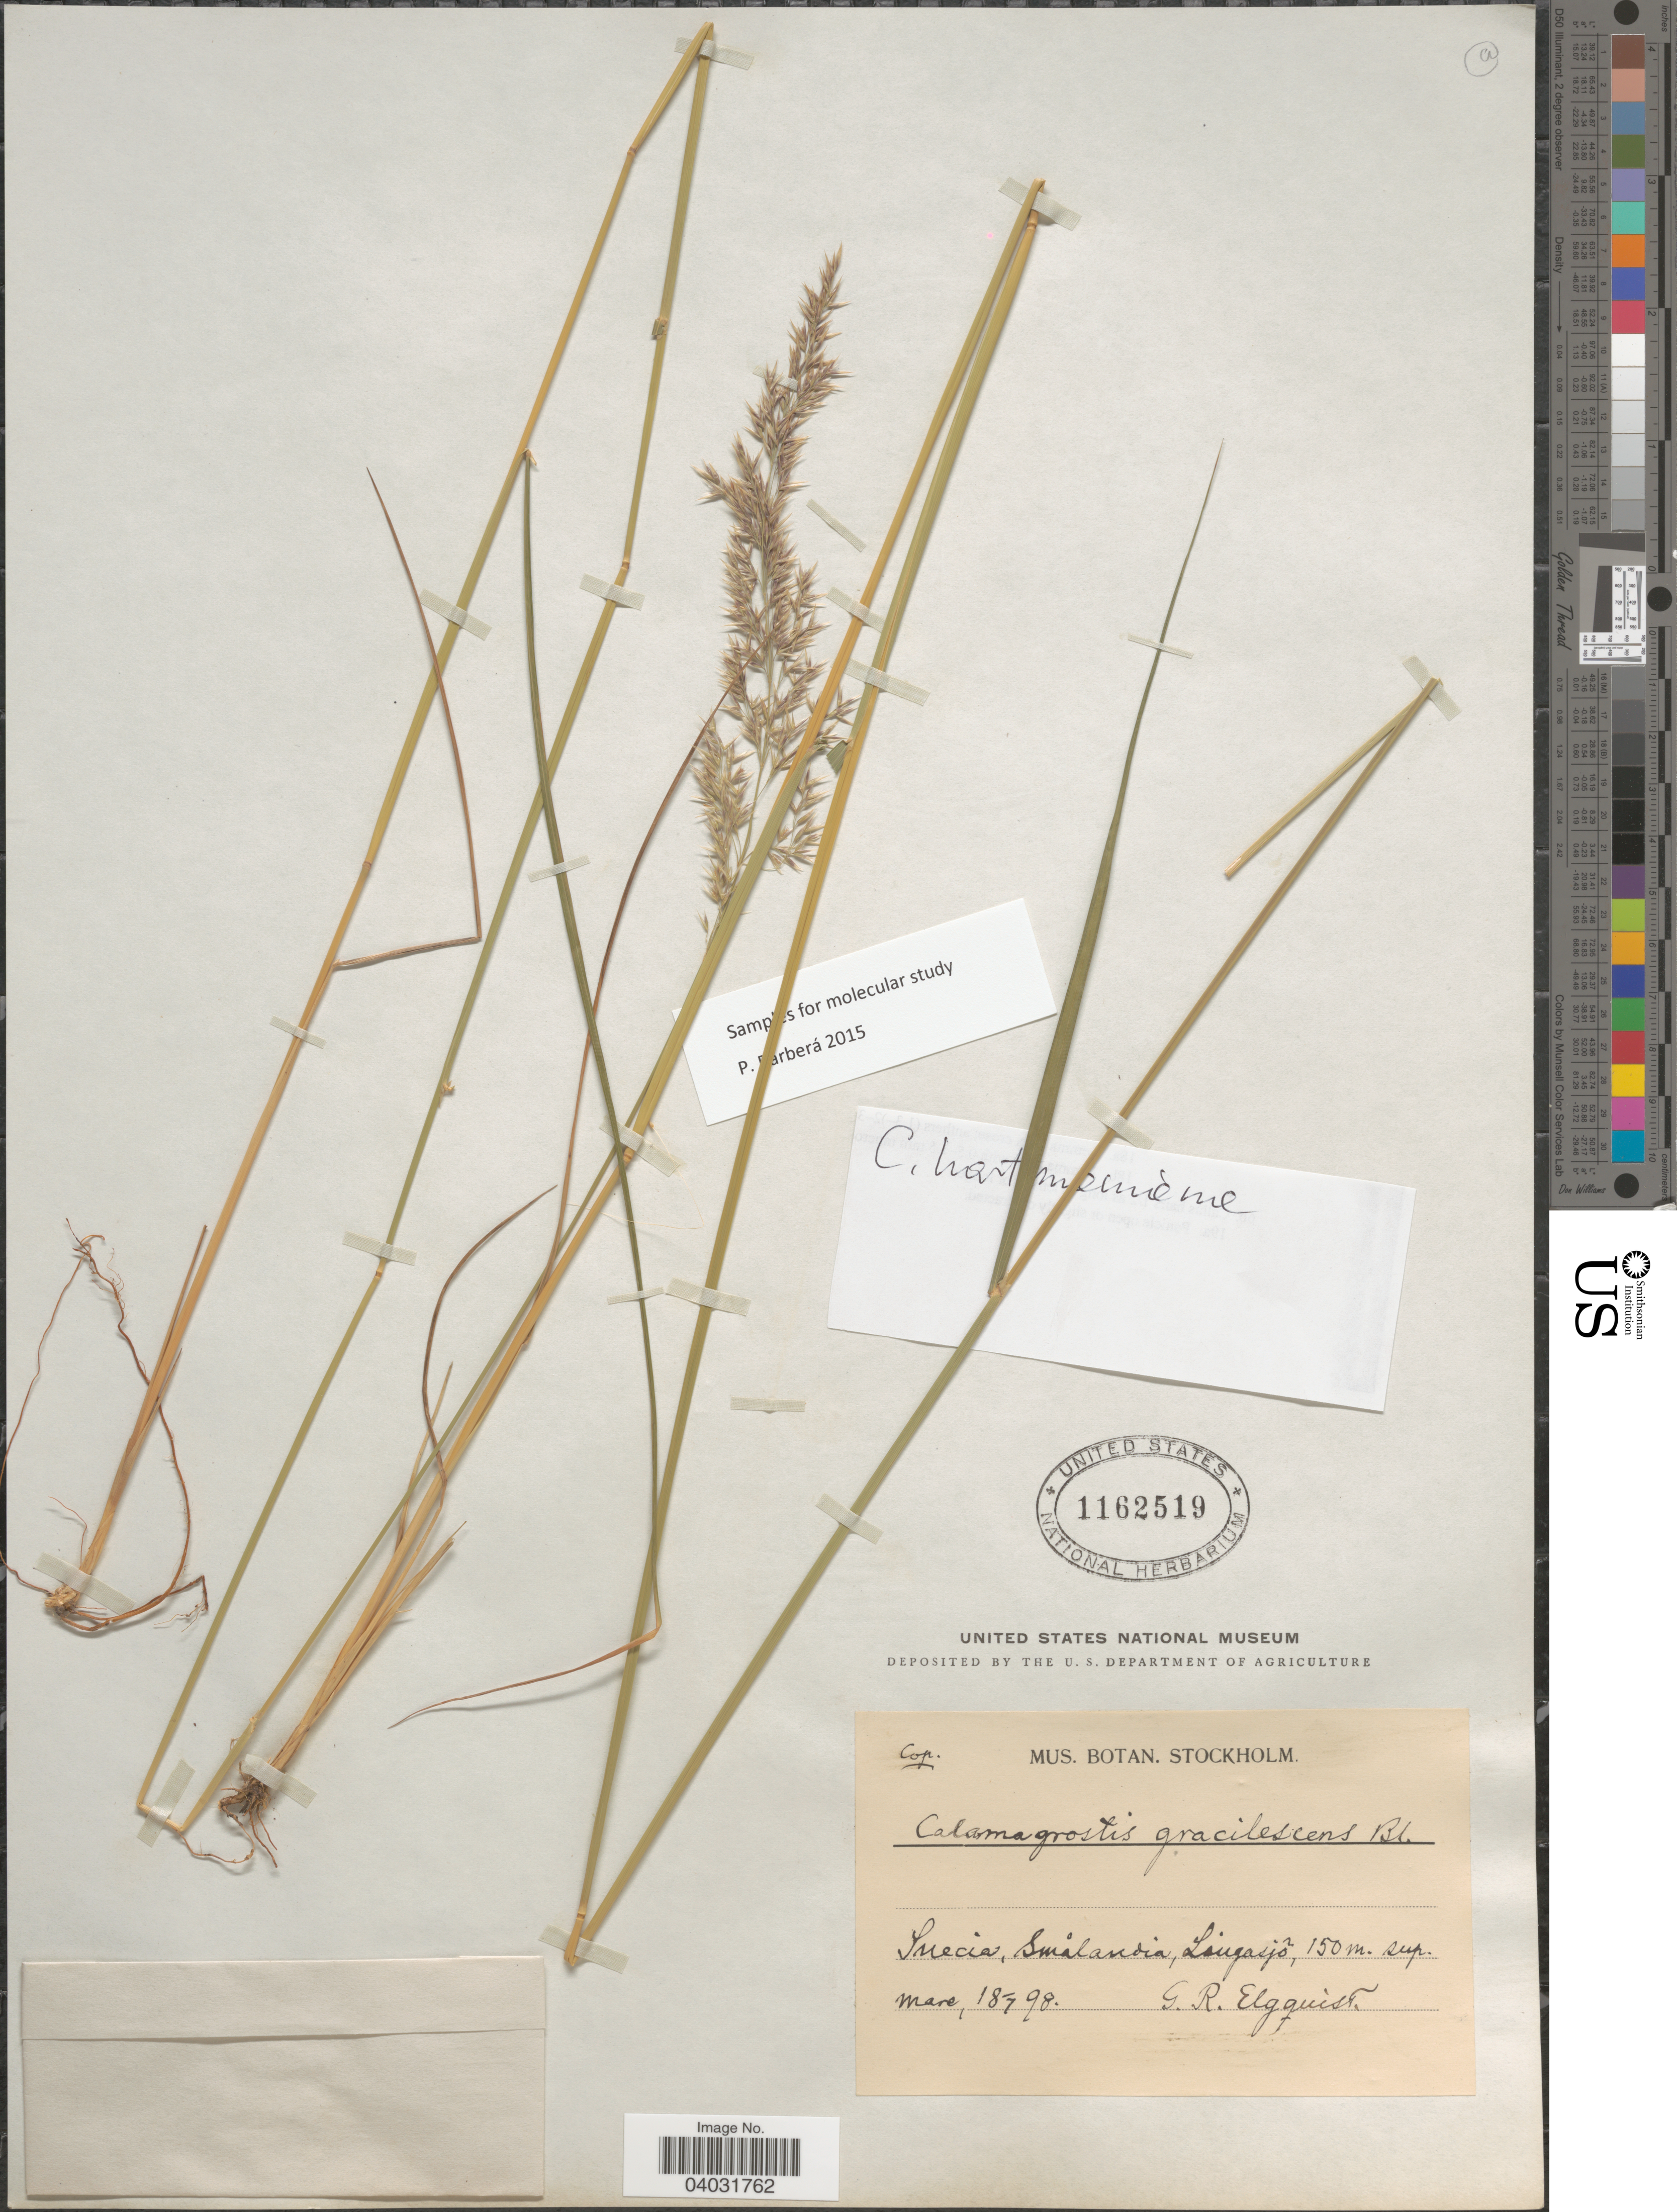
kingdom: Plantae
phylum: Tracheophyta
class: Liliopsida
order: Poales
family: Poaceae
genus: Calamagrostis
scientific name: Calamagrostis x hartmanniana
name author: Fries.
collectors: G. Elgqvist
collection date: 1898-07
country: Sweden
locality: Suecia, Smålandia, Langayõ.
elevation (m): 150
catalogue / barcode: US 1162519